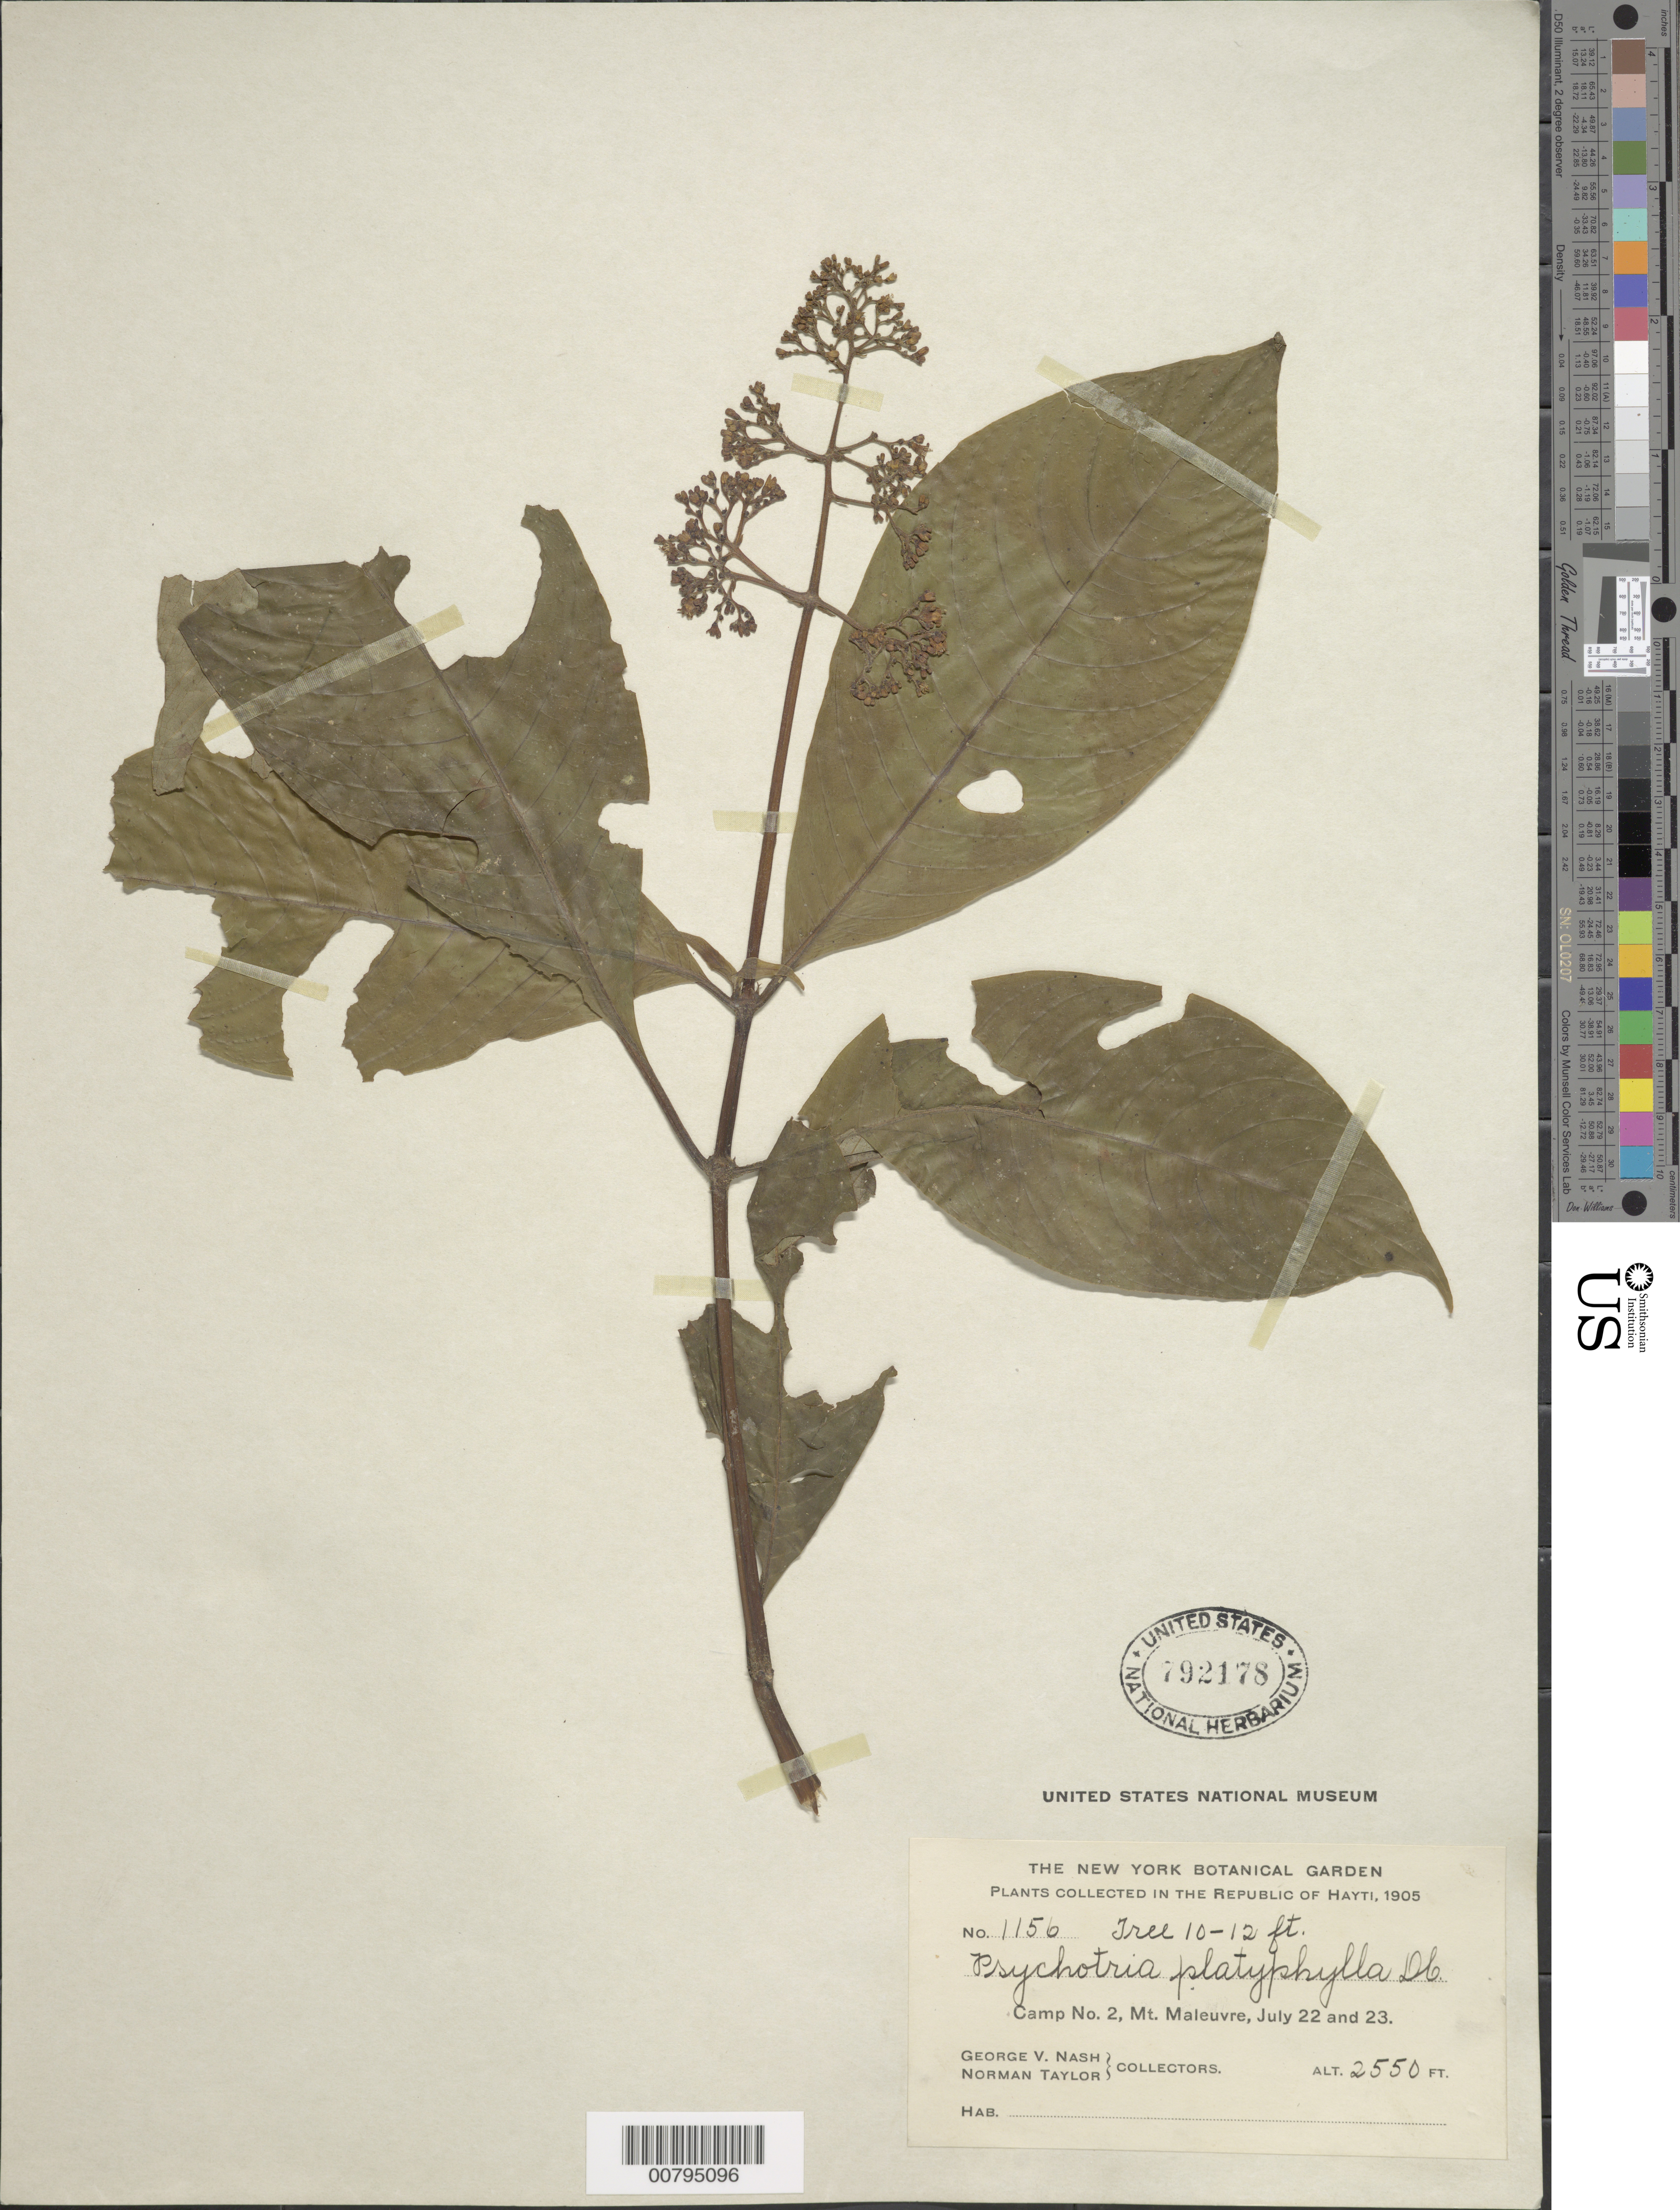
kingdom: Plantae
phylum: Tracheophyta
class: Magnoliopsida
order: Gentianales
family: Rubiaceae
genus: Psychotria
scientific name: Psychotria berteroana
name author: DC.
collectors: G. V. Nash & N. Taylor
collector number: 1156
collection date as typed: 22 Jul 1905 and 23 Jul 1905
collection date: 1905-07-22,1905-07-23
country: Haiti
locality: Camp no. 2, Mt. Maleuvre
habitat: Camp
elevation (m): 777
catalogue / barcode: US 792178